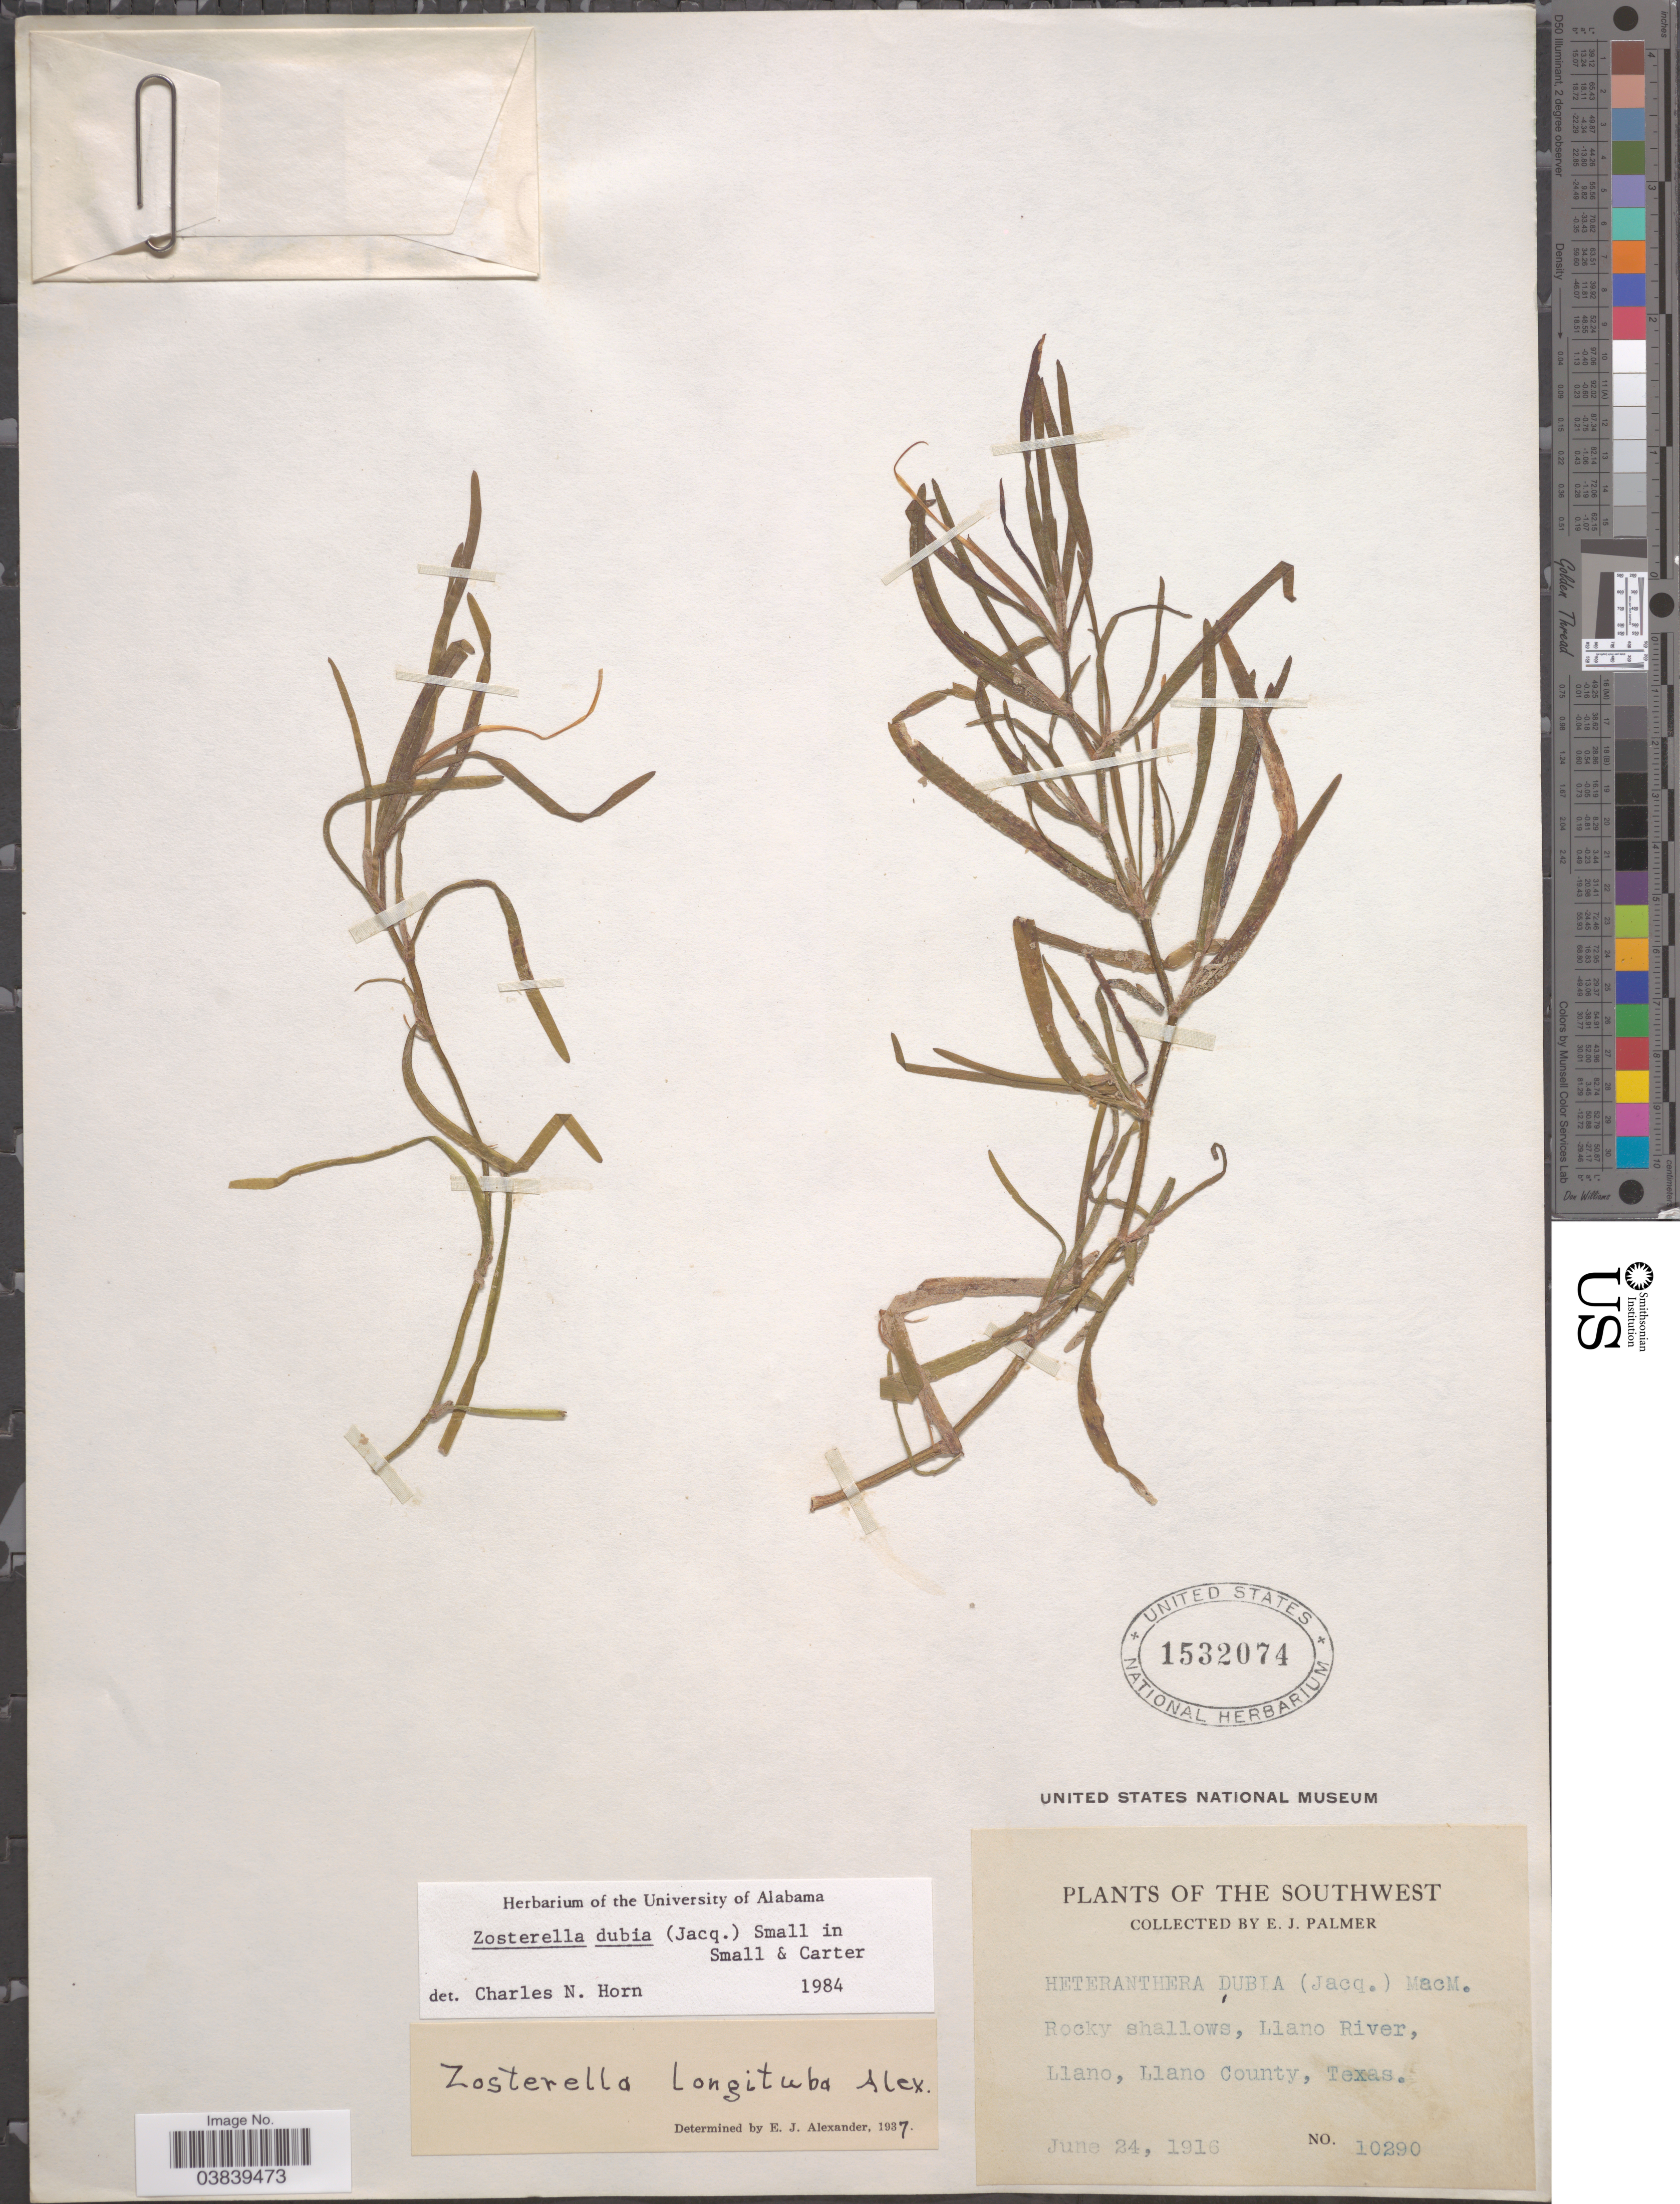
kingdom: Plantae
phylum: Tracheophyta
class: Liliopsida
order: Commelinales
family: Pontederiaceae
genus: Heteranthera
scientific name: Heteranthera dubia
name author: (Jacq.) MacMill.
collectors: E. J. Palmer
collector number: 10290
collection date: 1916-06-24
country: United States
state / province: Texas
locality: The Southwest. Llano River, Llano, Llano County.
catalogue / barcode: US 1532074